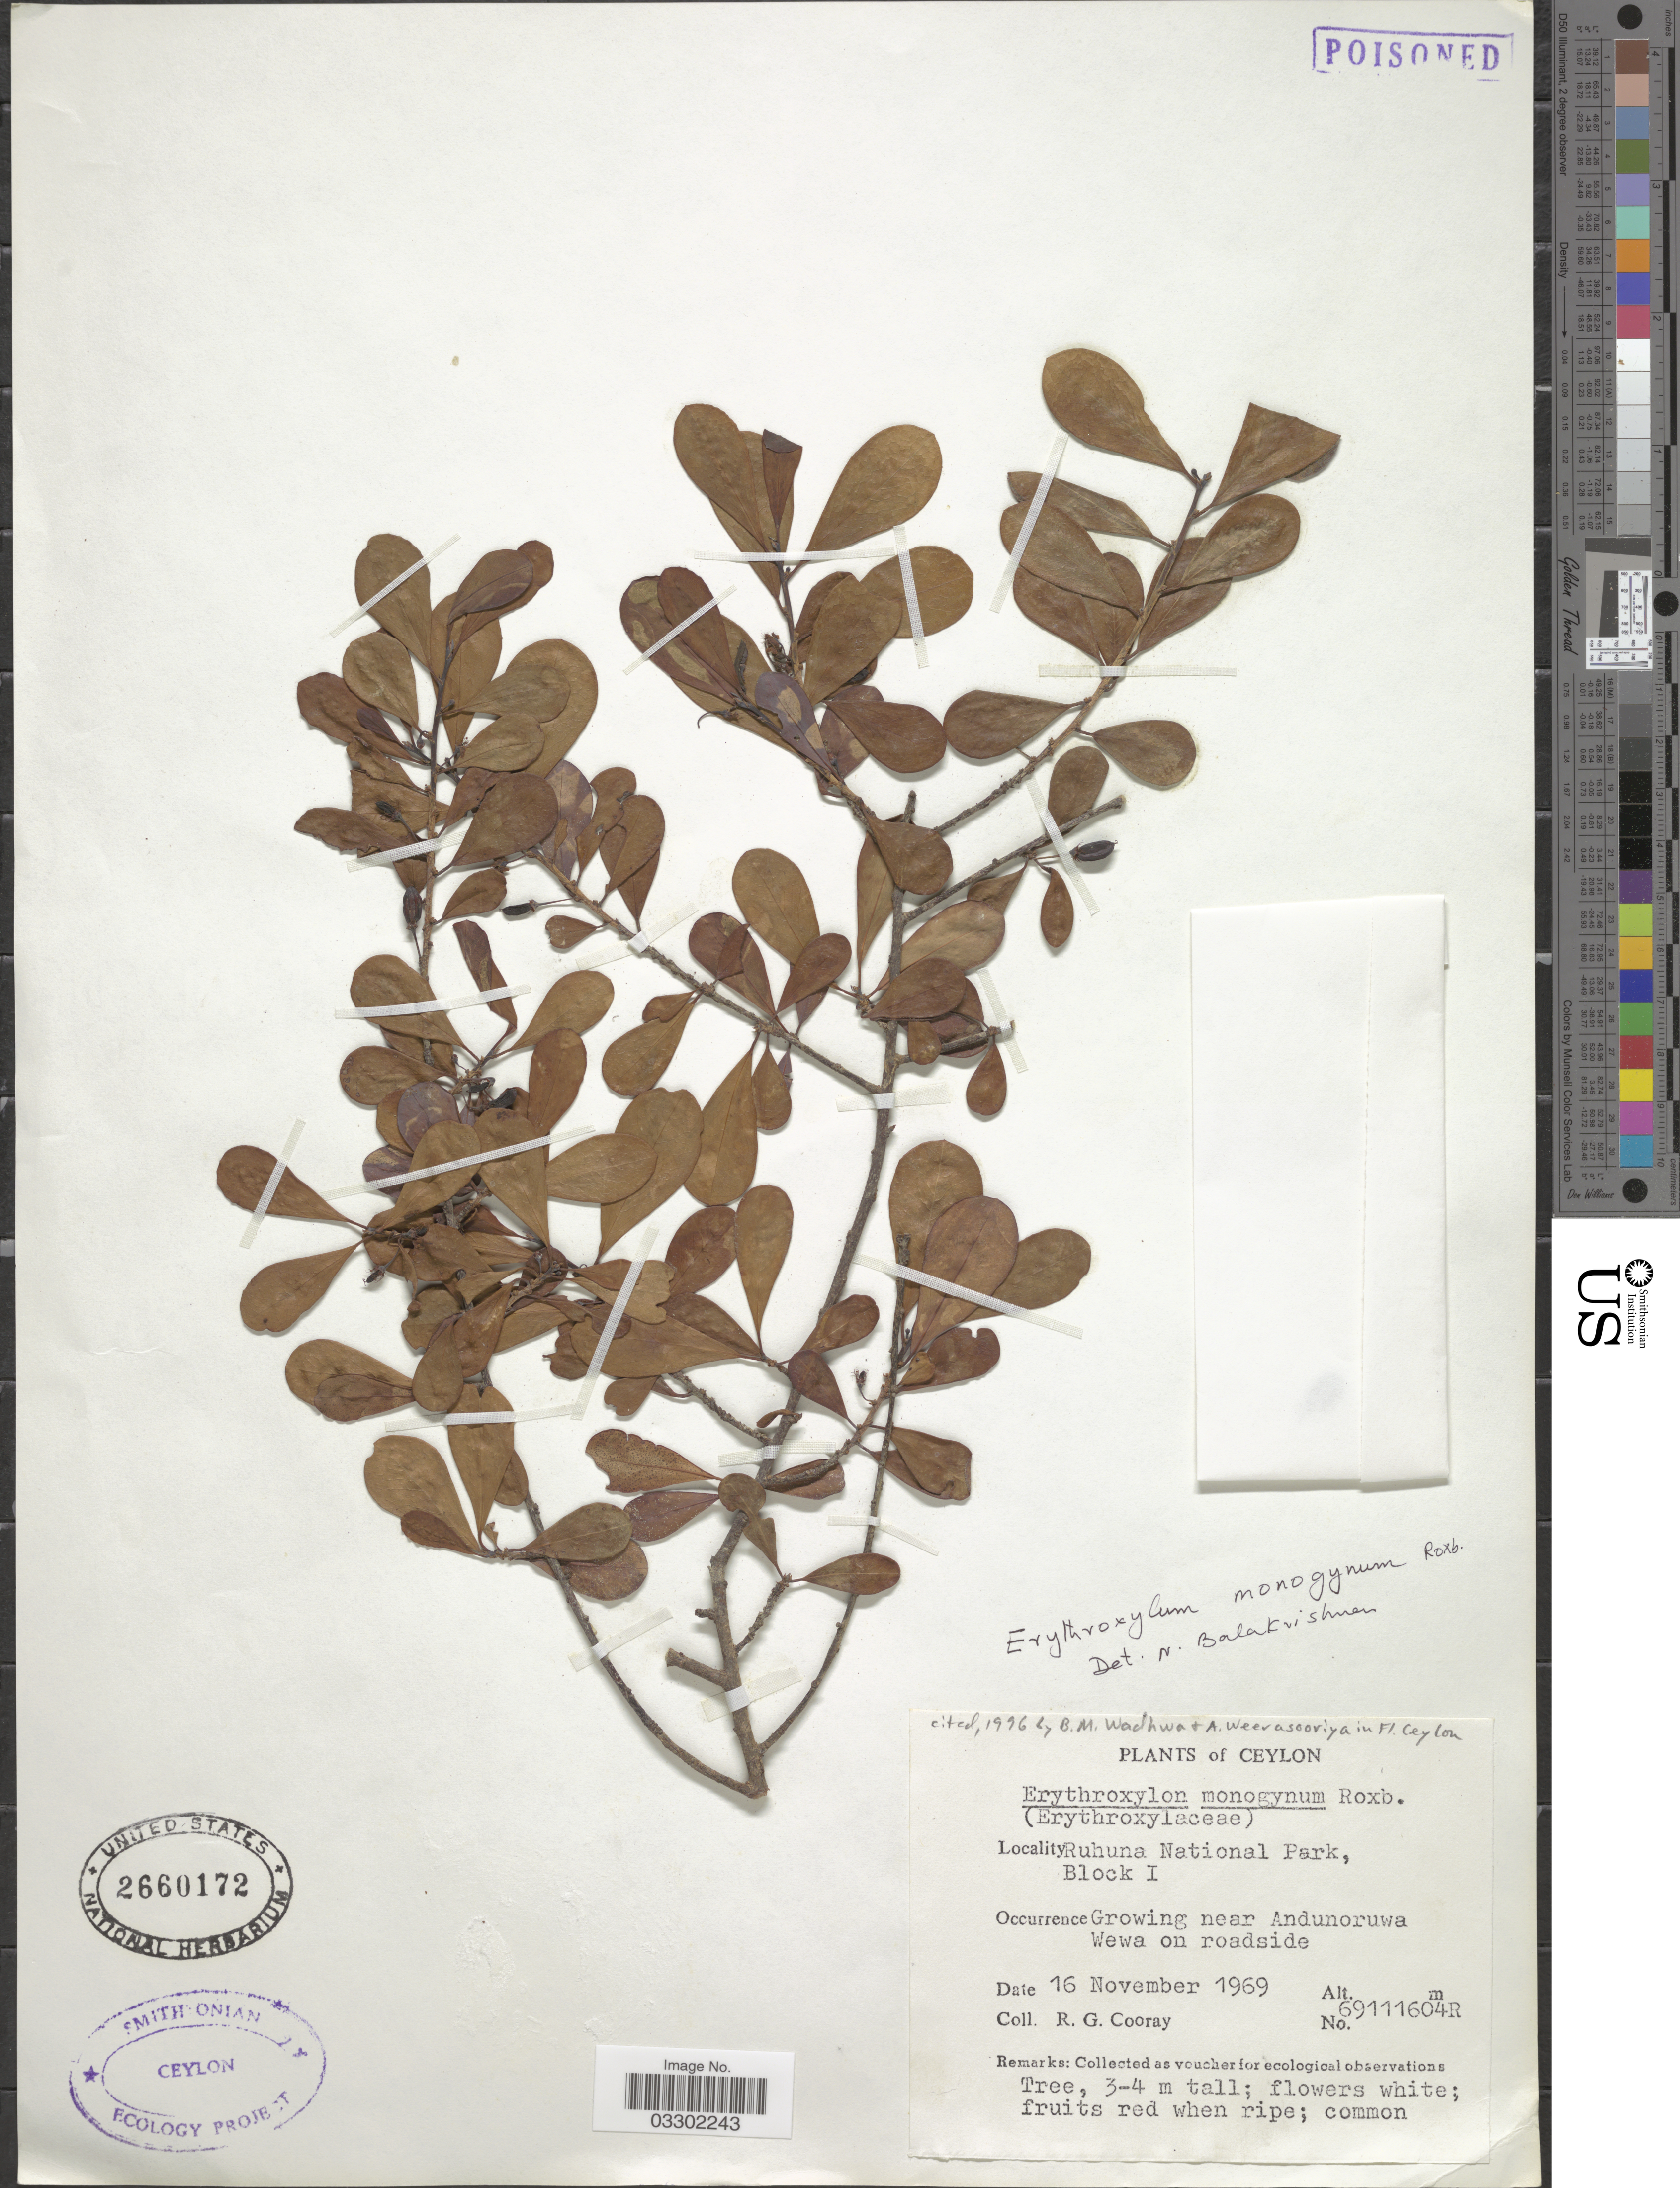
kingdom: Plantae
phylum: Tracheophyta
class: Magnoliopsida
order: Malpighiales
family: Erythroxylaceae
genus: Erythroxylum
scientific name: Erythroxylum monogynum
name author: Roxb.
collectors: R. Cooray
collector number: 69111604R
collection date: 1969-11-16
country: Sri Lanka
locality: Ceylon, Ruhuna National Park, Block I, Growing near Andunoruwa Wewa on roadside.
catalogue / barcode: US 2660172